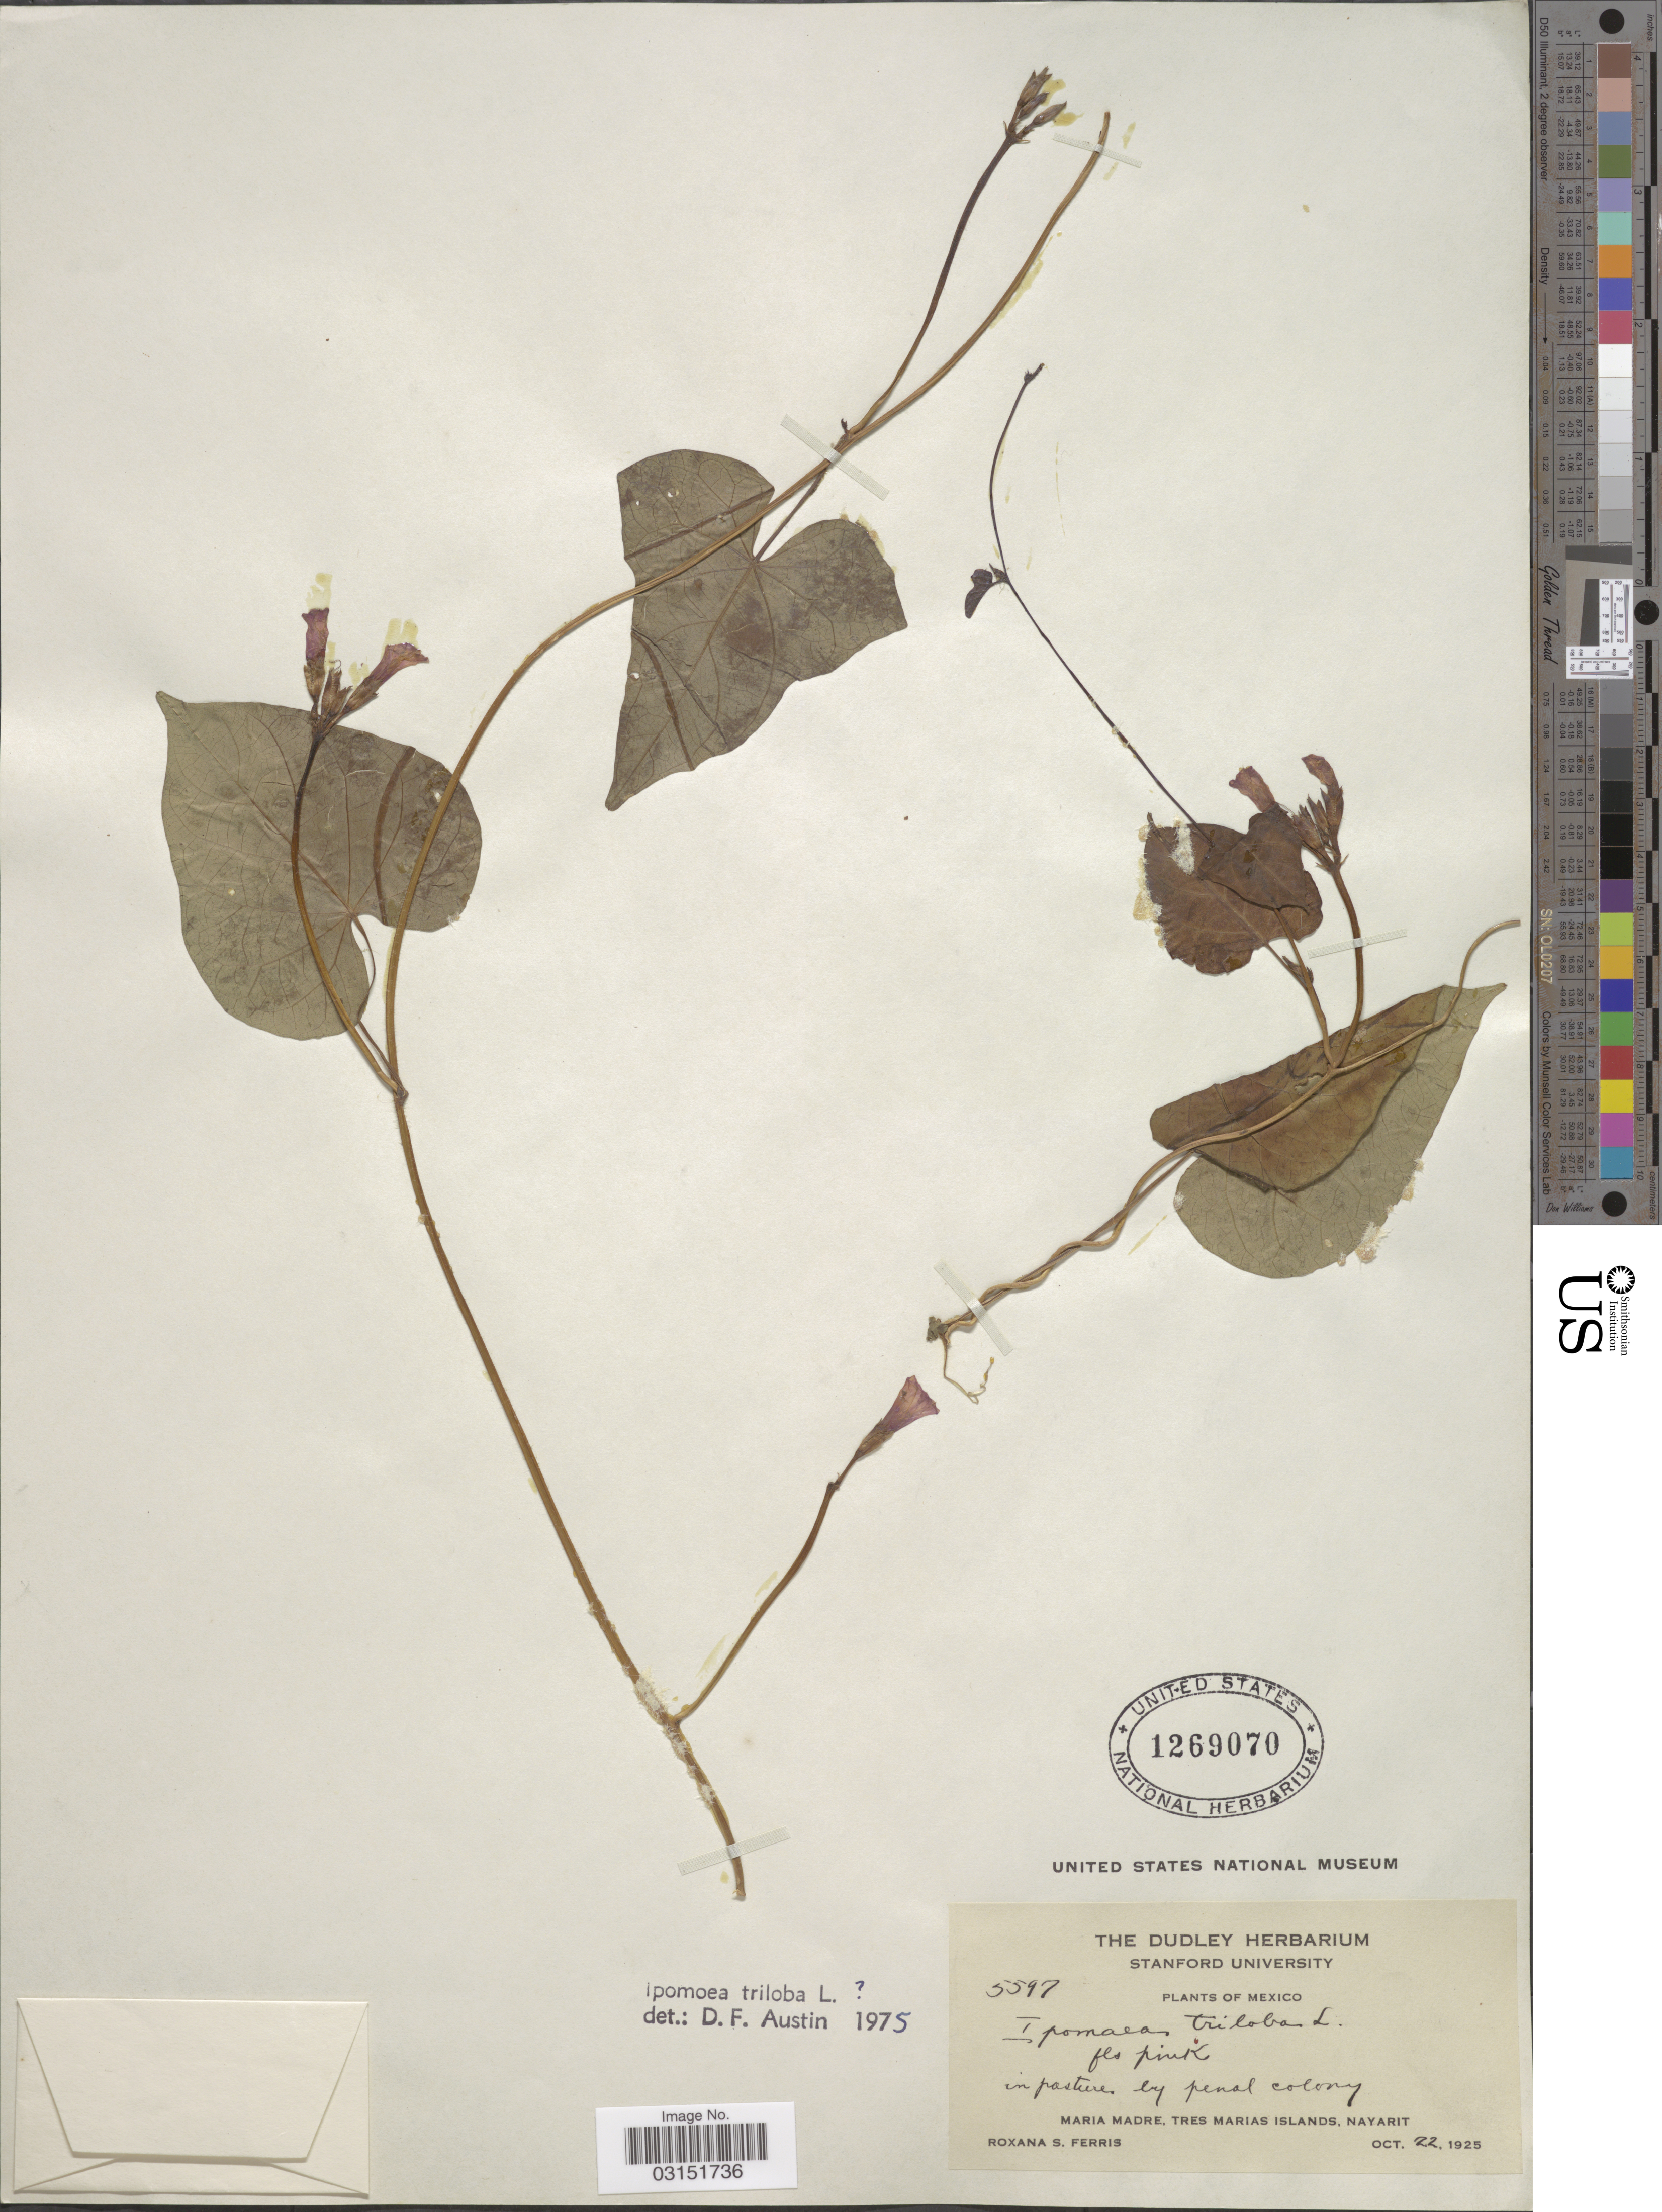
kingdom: Plantae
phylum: Tracheophyta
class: Magnoliopsida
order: Solanales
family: Convolvulaceae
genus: Ipomoea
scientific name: Ipomoea triloba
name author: L.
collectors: R. S. Ferris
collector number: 5597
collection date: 1925-10-22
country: Mexico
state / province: Nayarit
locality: Maria Madre, Tres Marias Islands.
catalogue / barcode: US 1269070